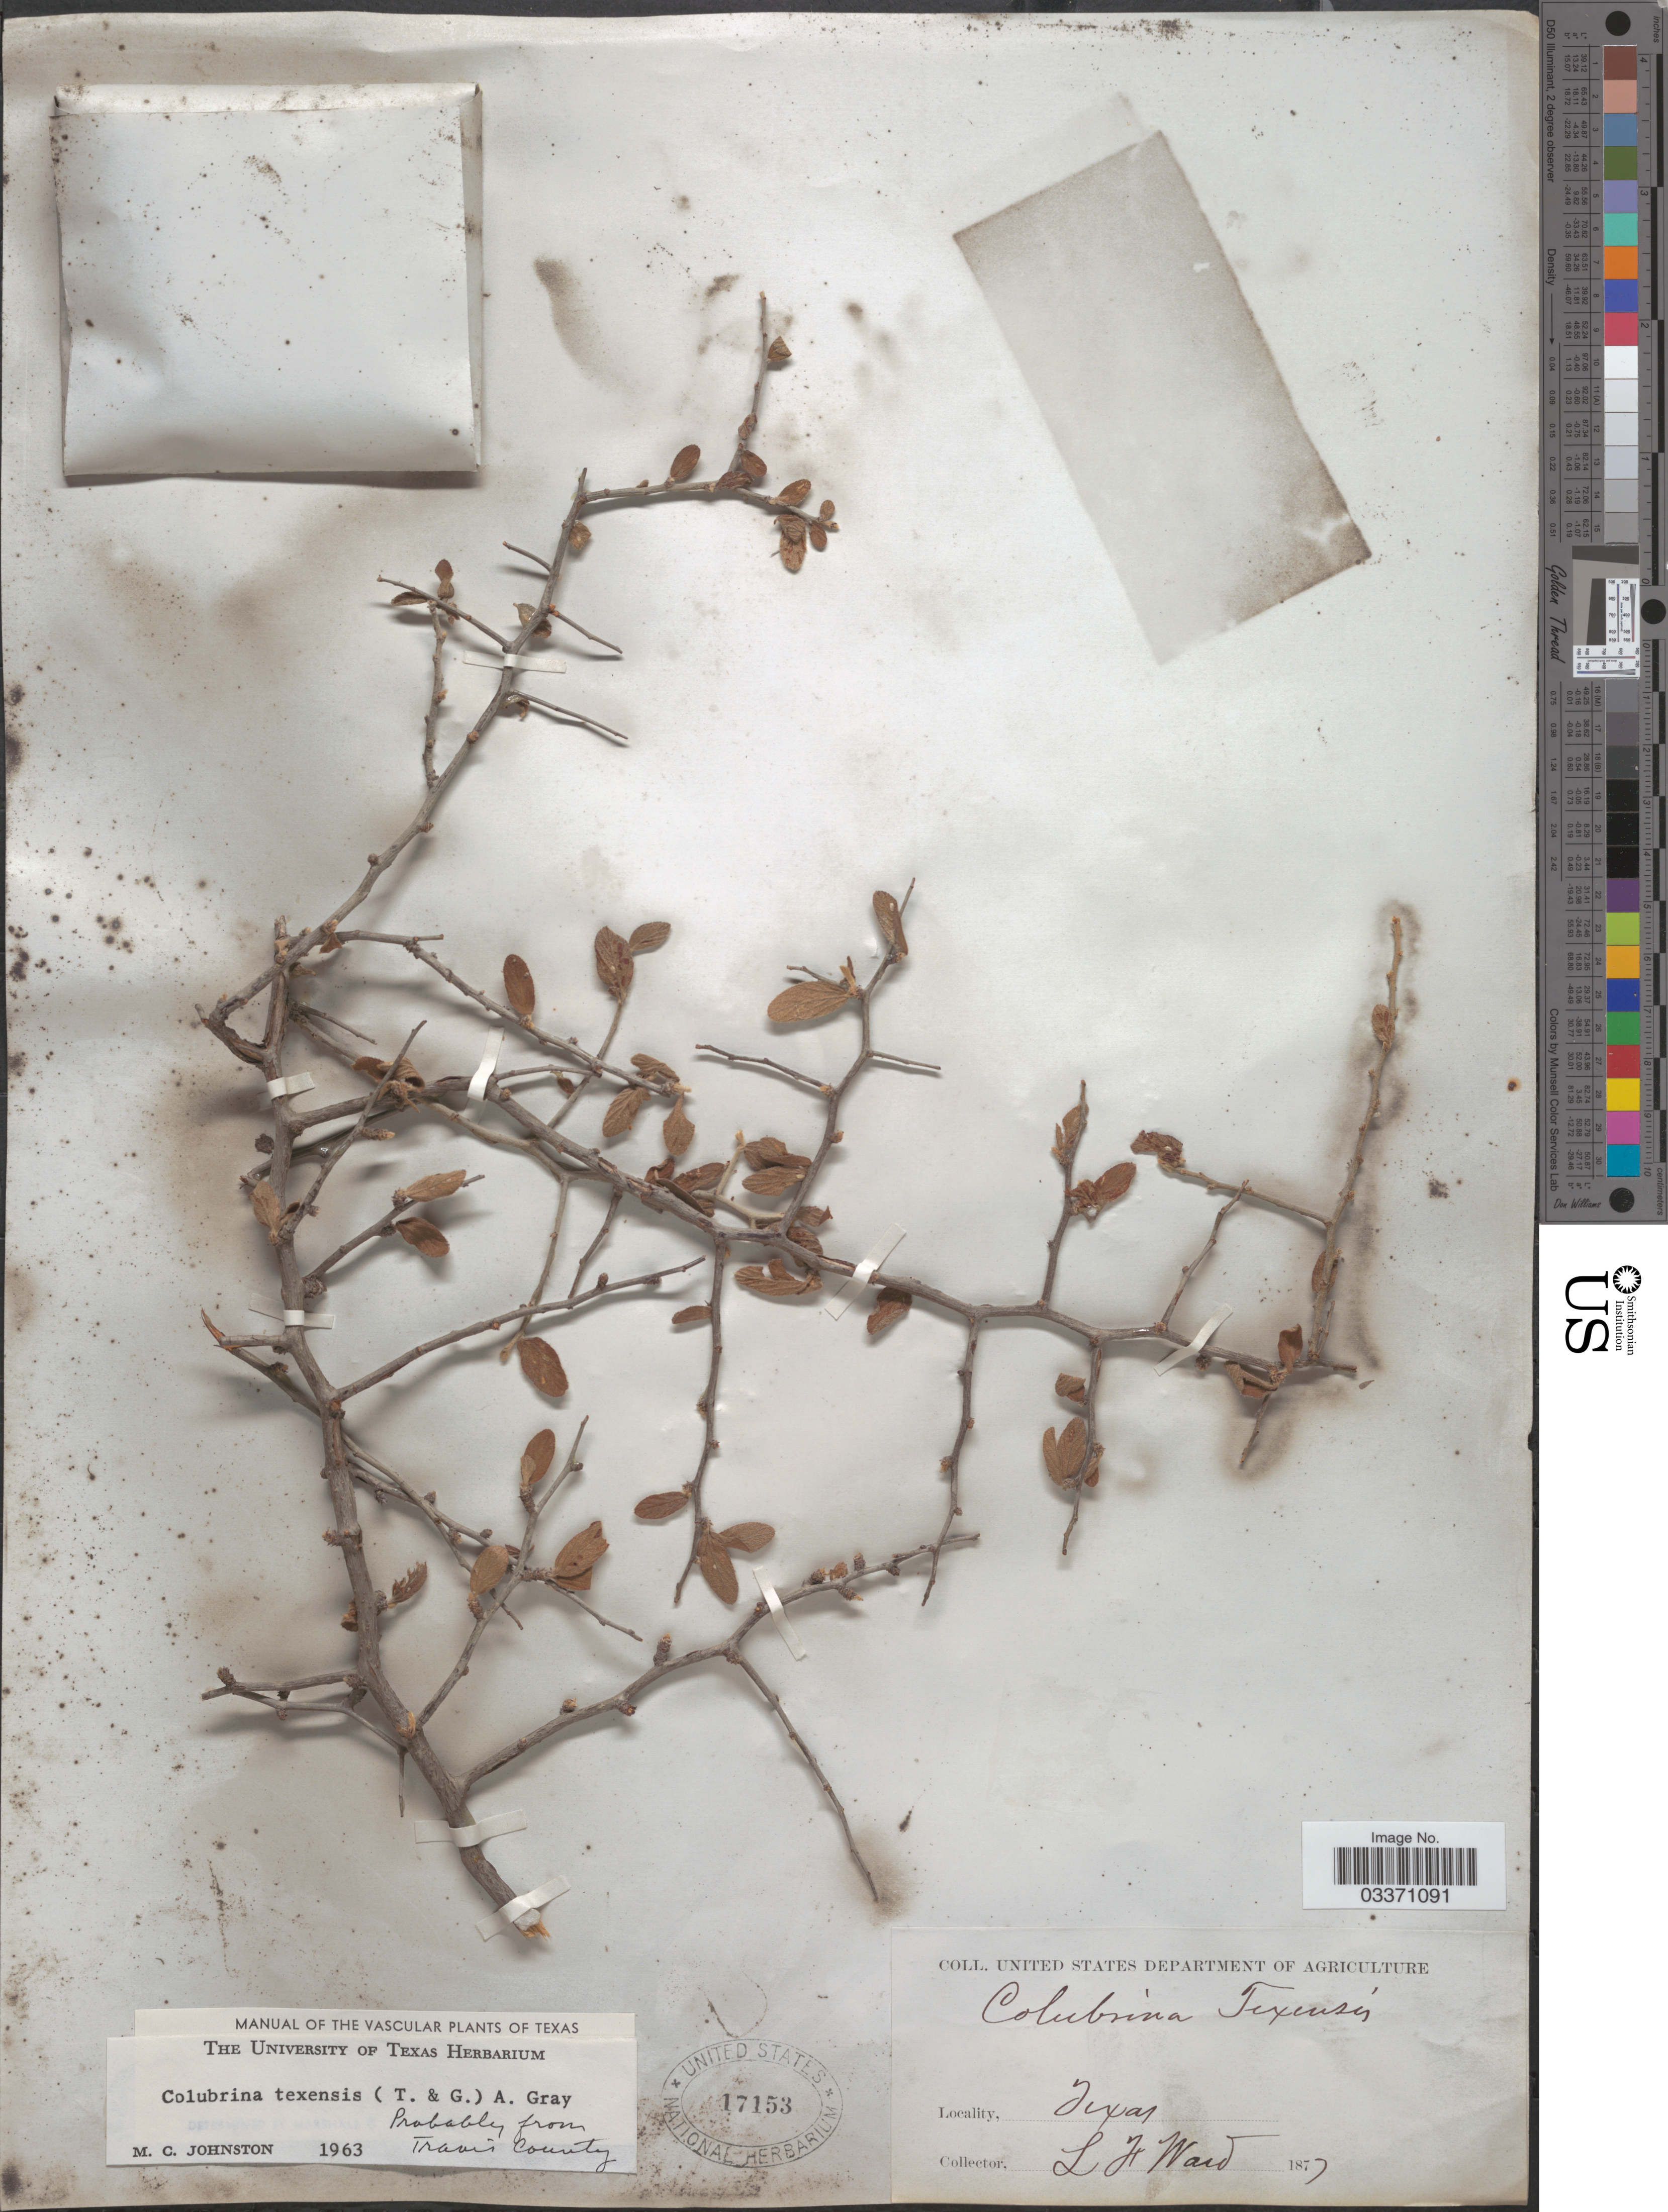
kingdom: Plantae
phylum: Tracheophyta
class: Magnoliopsida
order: Rosales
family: Rhamnaceae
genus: Colubrina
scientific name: Colubrina texensis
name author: (Torr. & A. Gray) A. Gray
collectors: L. H. Ward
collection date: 1877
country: United States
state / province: Texas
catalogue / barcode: US 17153